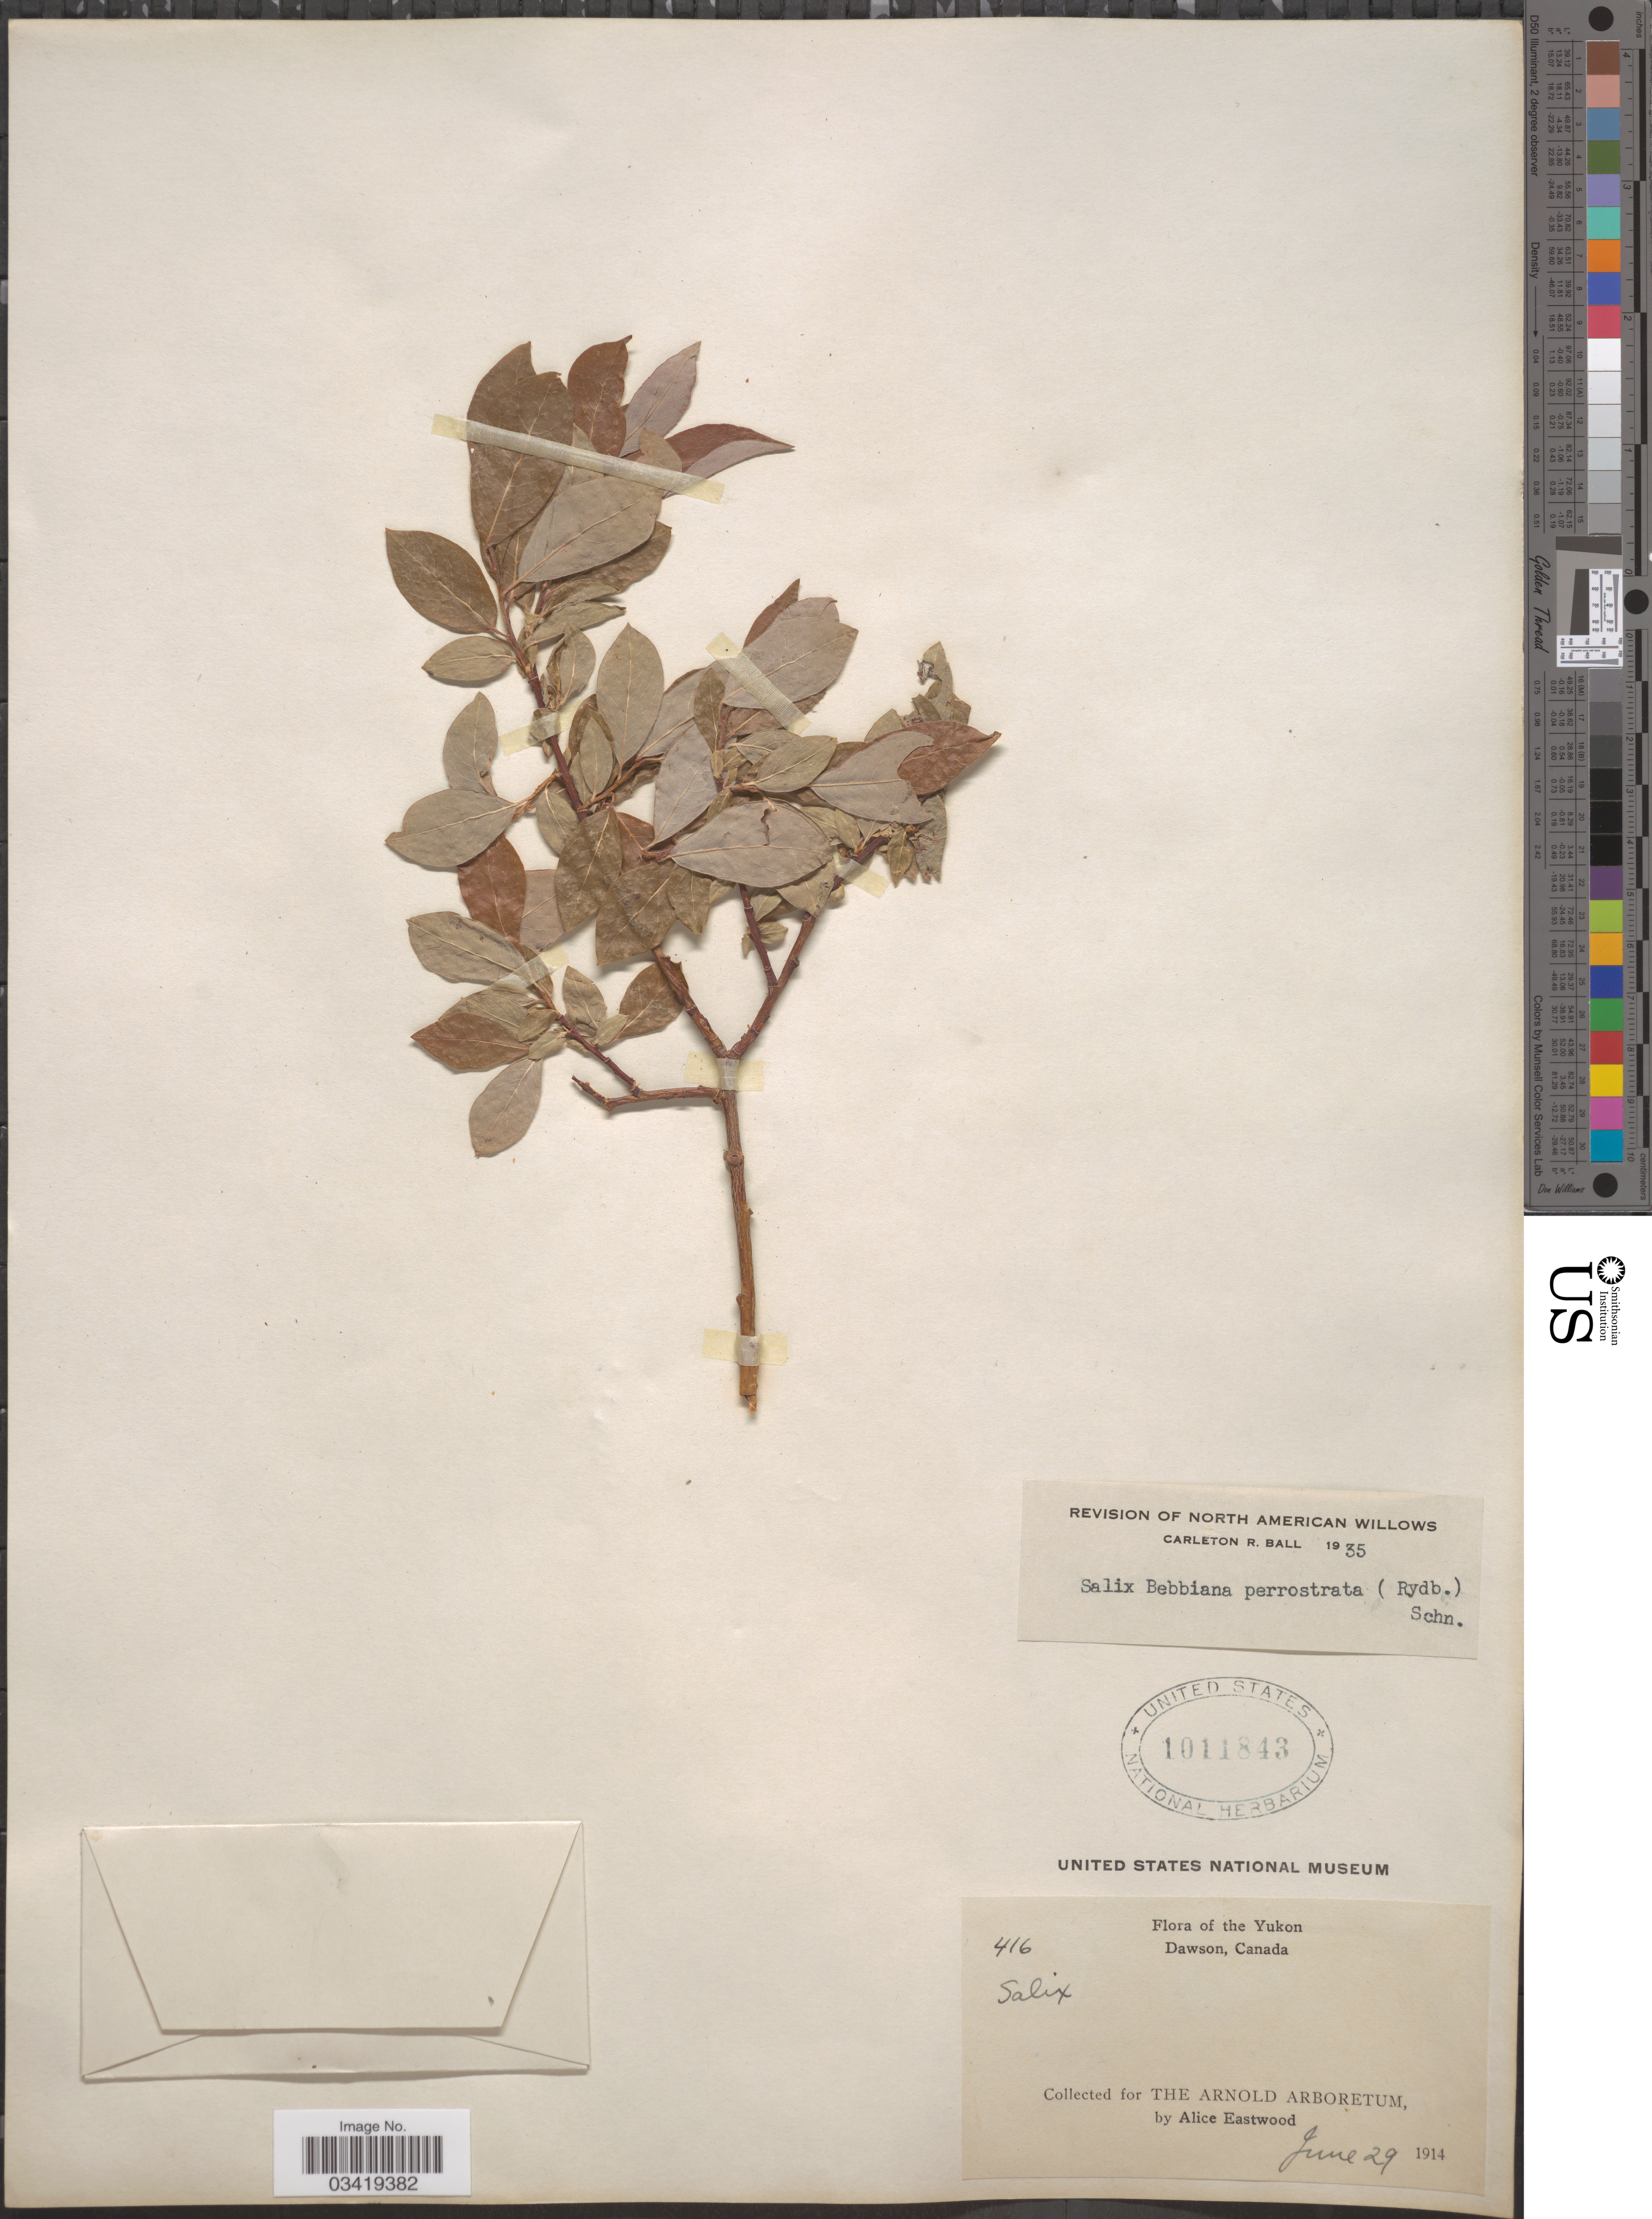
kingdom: Plantae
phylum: Tracheophyta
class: Magnoliopsida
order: Malpighiales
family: Salicaceae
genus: Salix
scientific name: Salix bebbiana var. perrostrata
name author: Sarg.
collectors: A. Eastwood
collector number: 416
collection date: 1914-06-29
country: Canada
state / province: Yukon Territory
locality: Yukon, Dawson.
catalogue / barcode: US 1011843